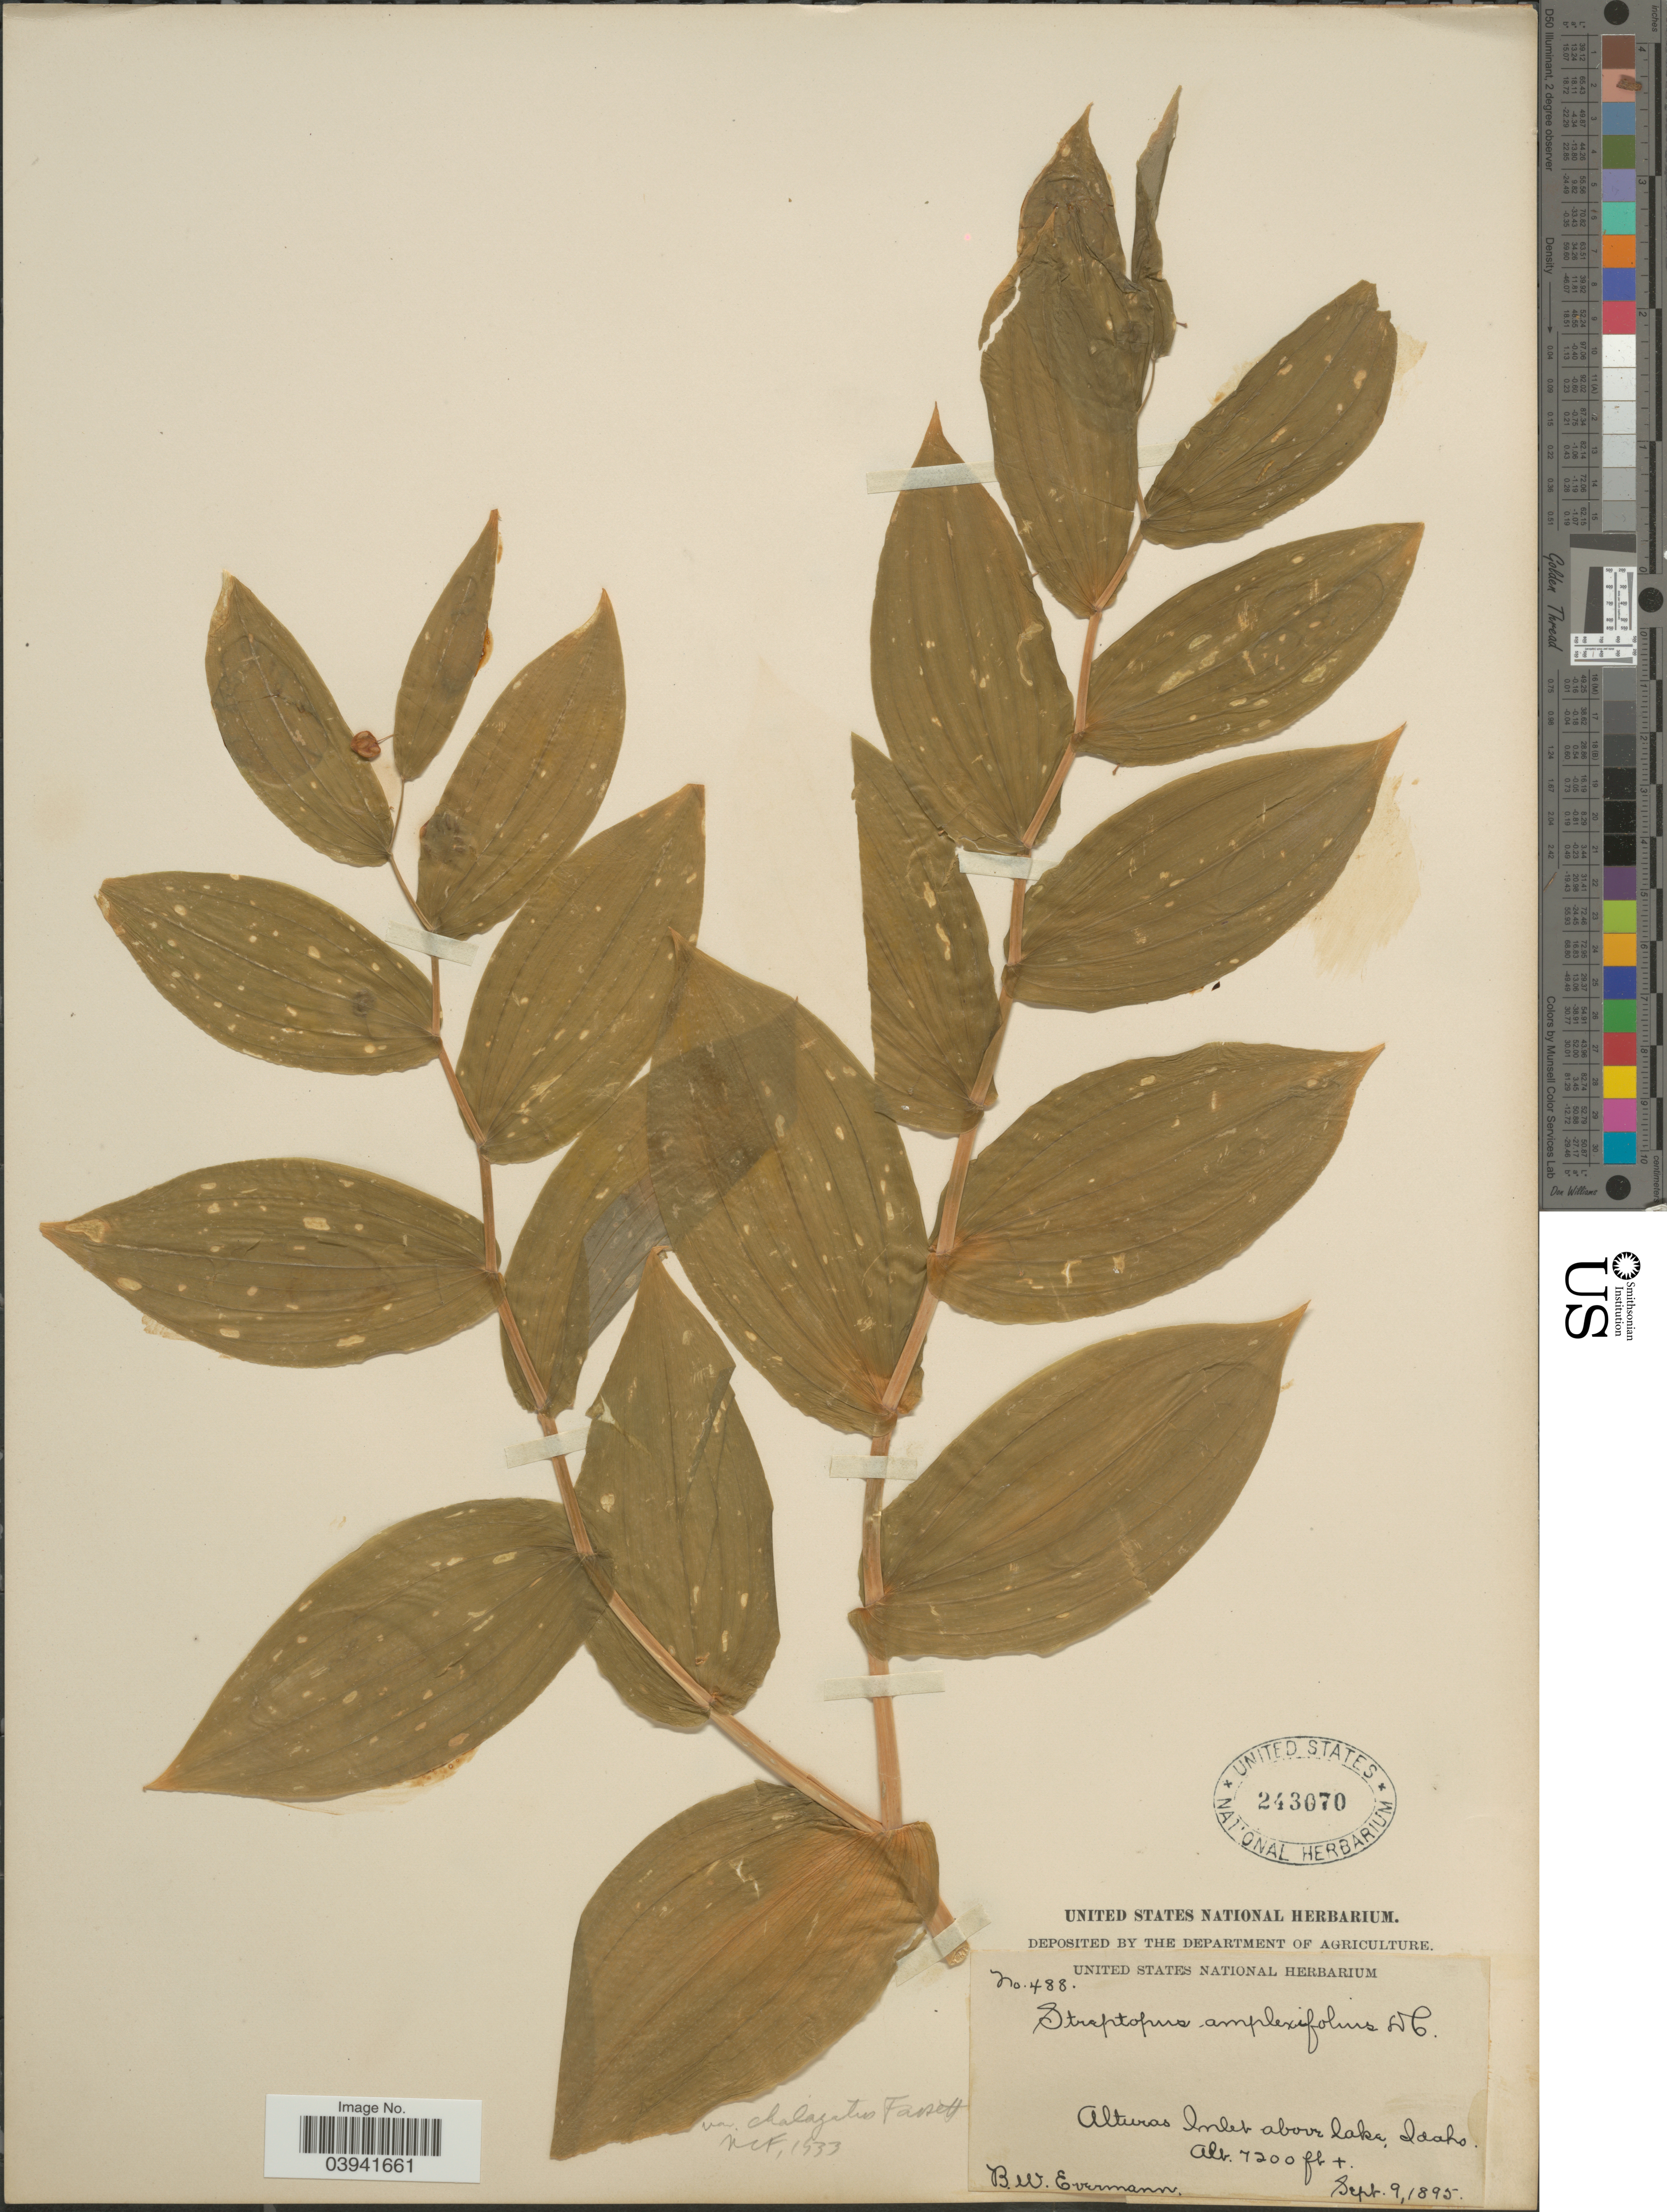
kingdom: Plantae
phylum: Tracheophyta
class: Liliopsida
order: Liliales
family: Liliaceae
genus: Streptopus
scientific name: Streptopus amplexifolius var. chalazatus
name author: Fassett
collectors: B. W. Evermann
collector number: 488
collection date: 1895-09-09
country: United States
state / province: Idaho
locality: Alturas Inlet above lake.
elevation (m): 2195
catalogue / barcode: US 243070